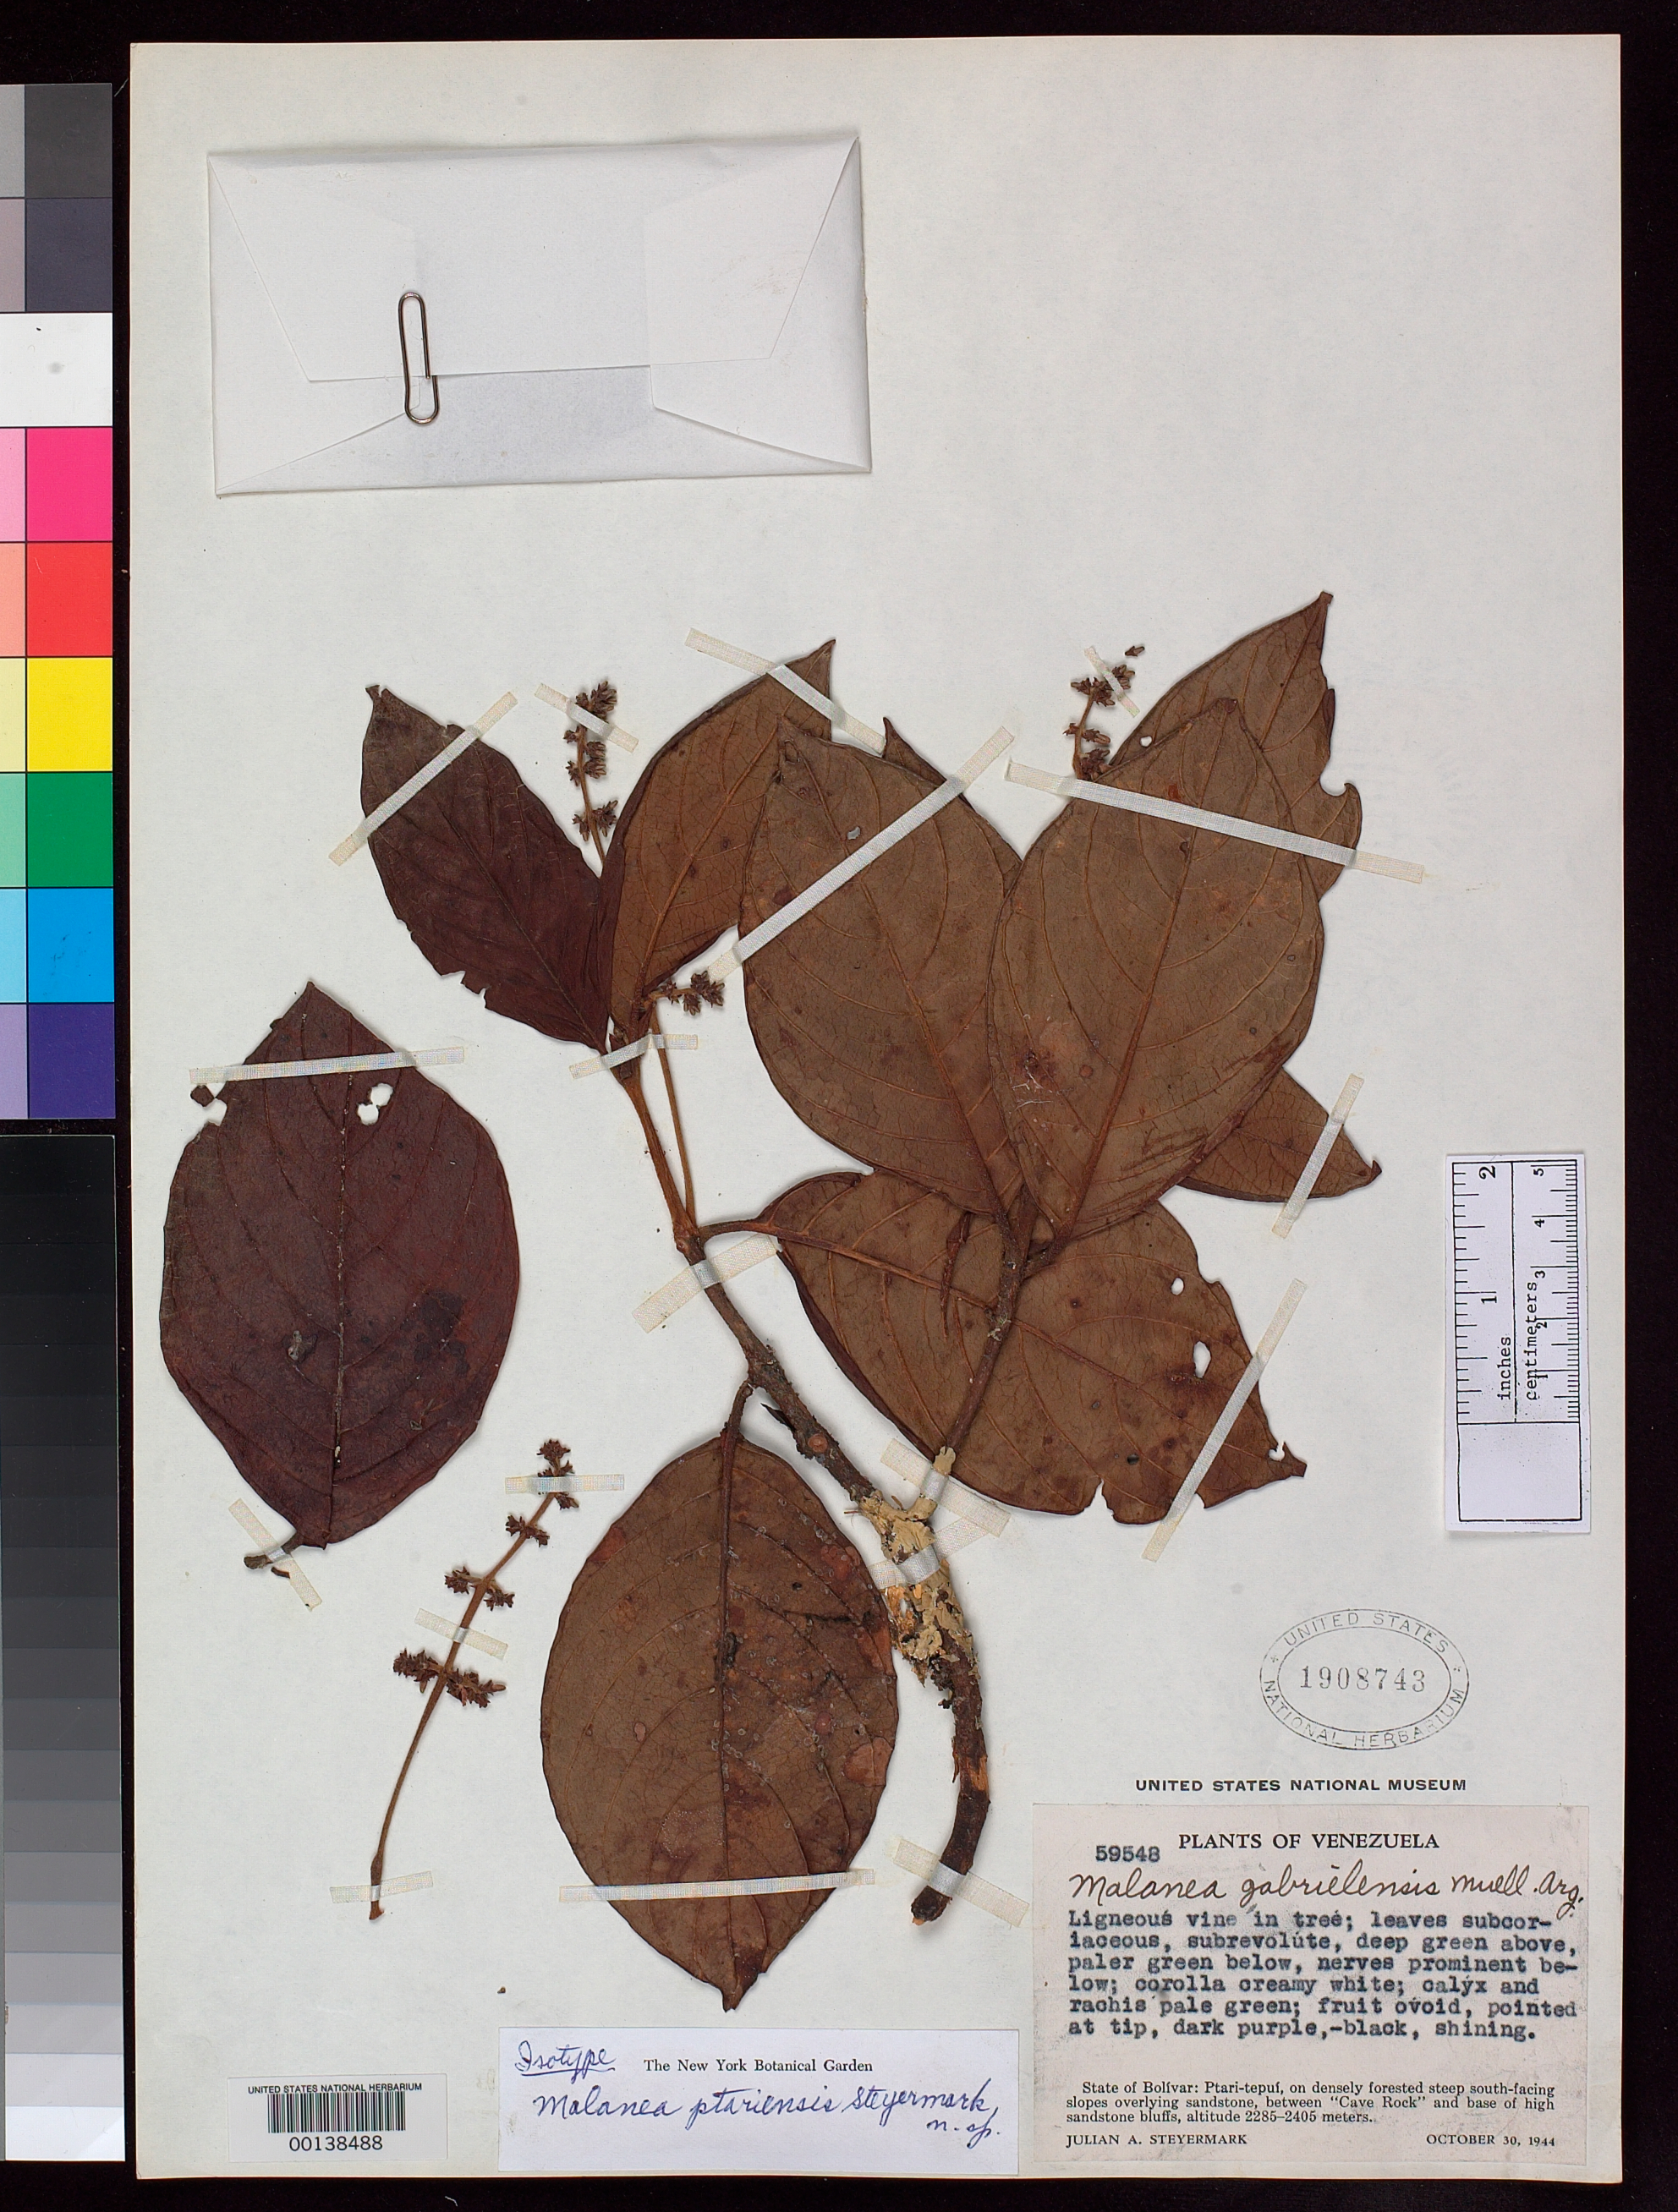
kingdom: Plantae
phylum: Tracheophyta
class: Magnoliopsida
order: Gentianales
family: Rubiaceae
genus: Malanea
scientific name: Malanea ptariensis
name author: Steyerm.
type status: Isotype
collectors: J. Steyermark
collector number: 59548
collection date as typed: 30 Oct 1944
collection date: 1944-10-30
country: Venezuela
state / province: Bolivar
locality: Ptari-Tepui.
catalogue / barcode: US 1908743